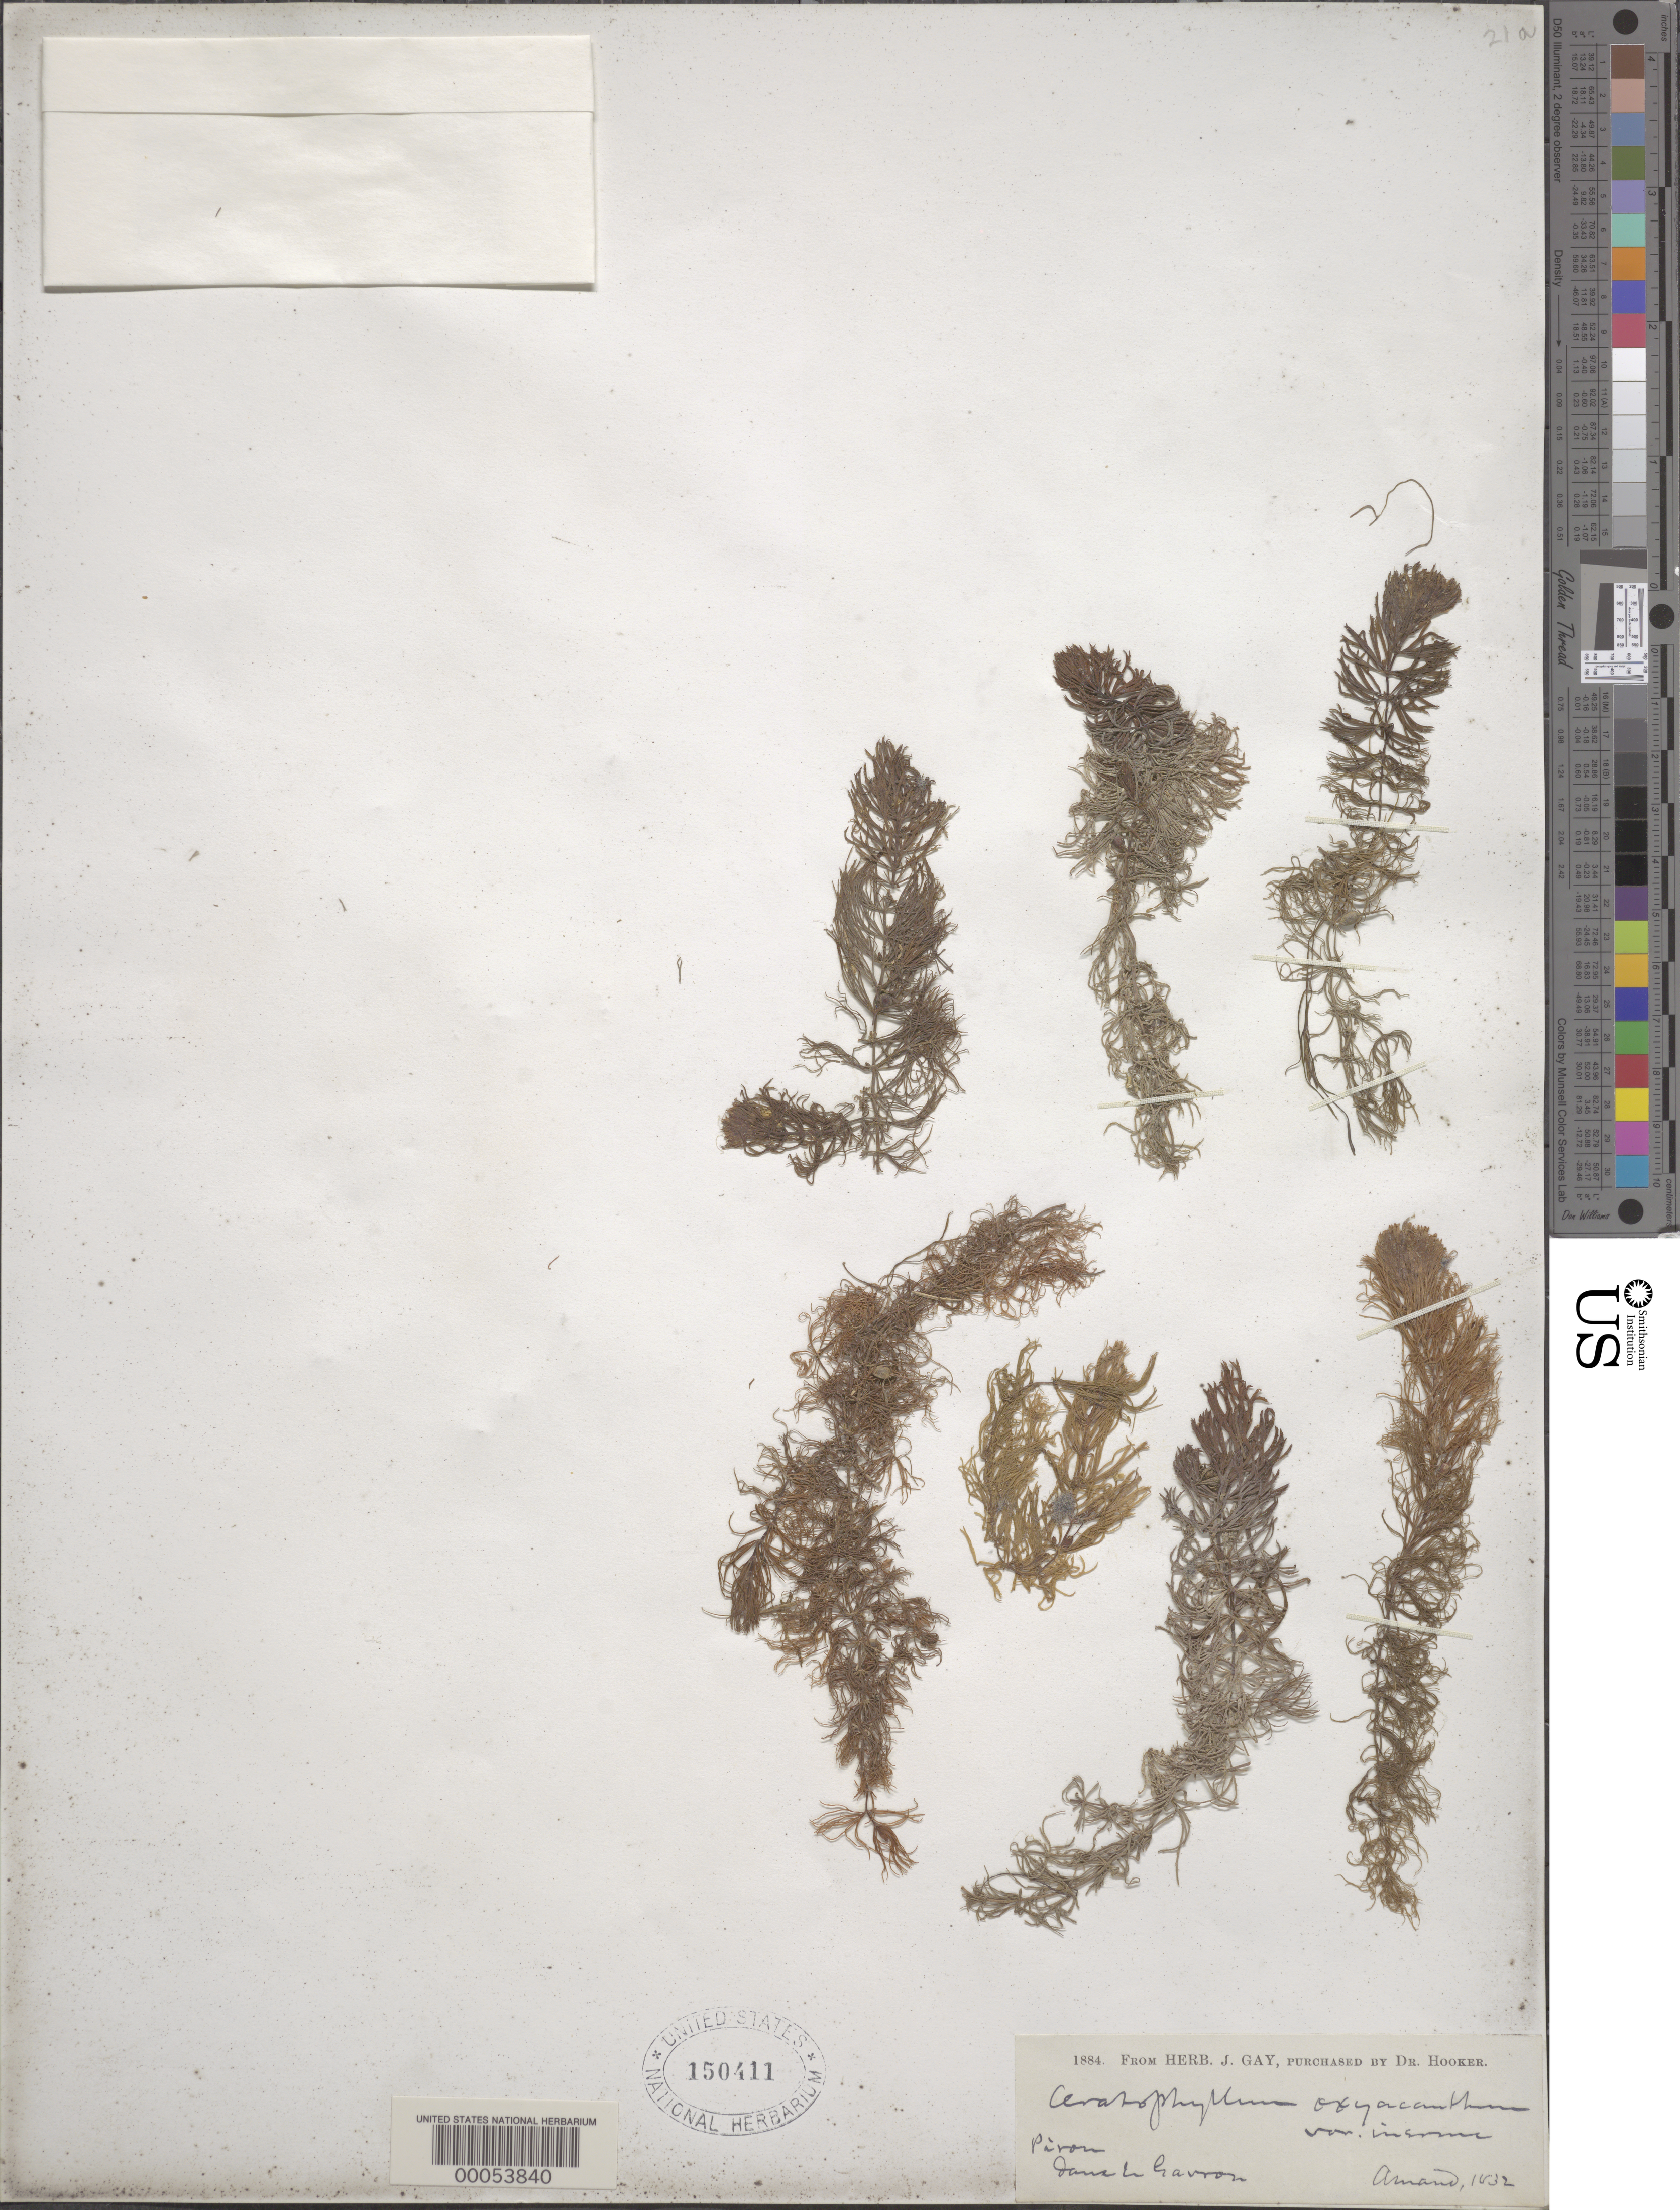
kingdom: Plantae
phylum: Tracheophyta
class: Magnoliopsida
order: Ceratophyllales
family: Ceratophyllaceae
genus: Ceratophyllum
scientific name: Ceratophyllum oxyacanthum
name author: Cham.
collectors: Armand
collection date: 1832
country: France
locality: Pirou dans le Gavron.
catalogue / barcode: US 150411